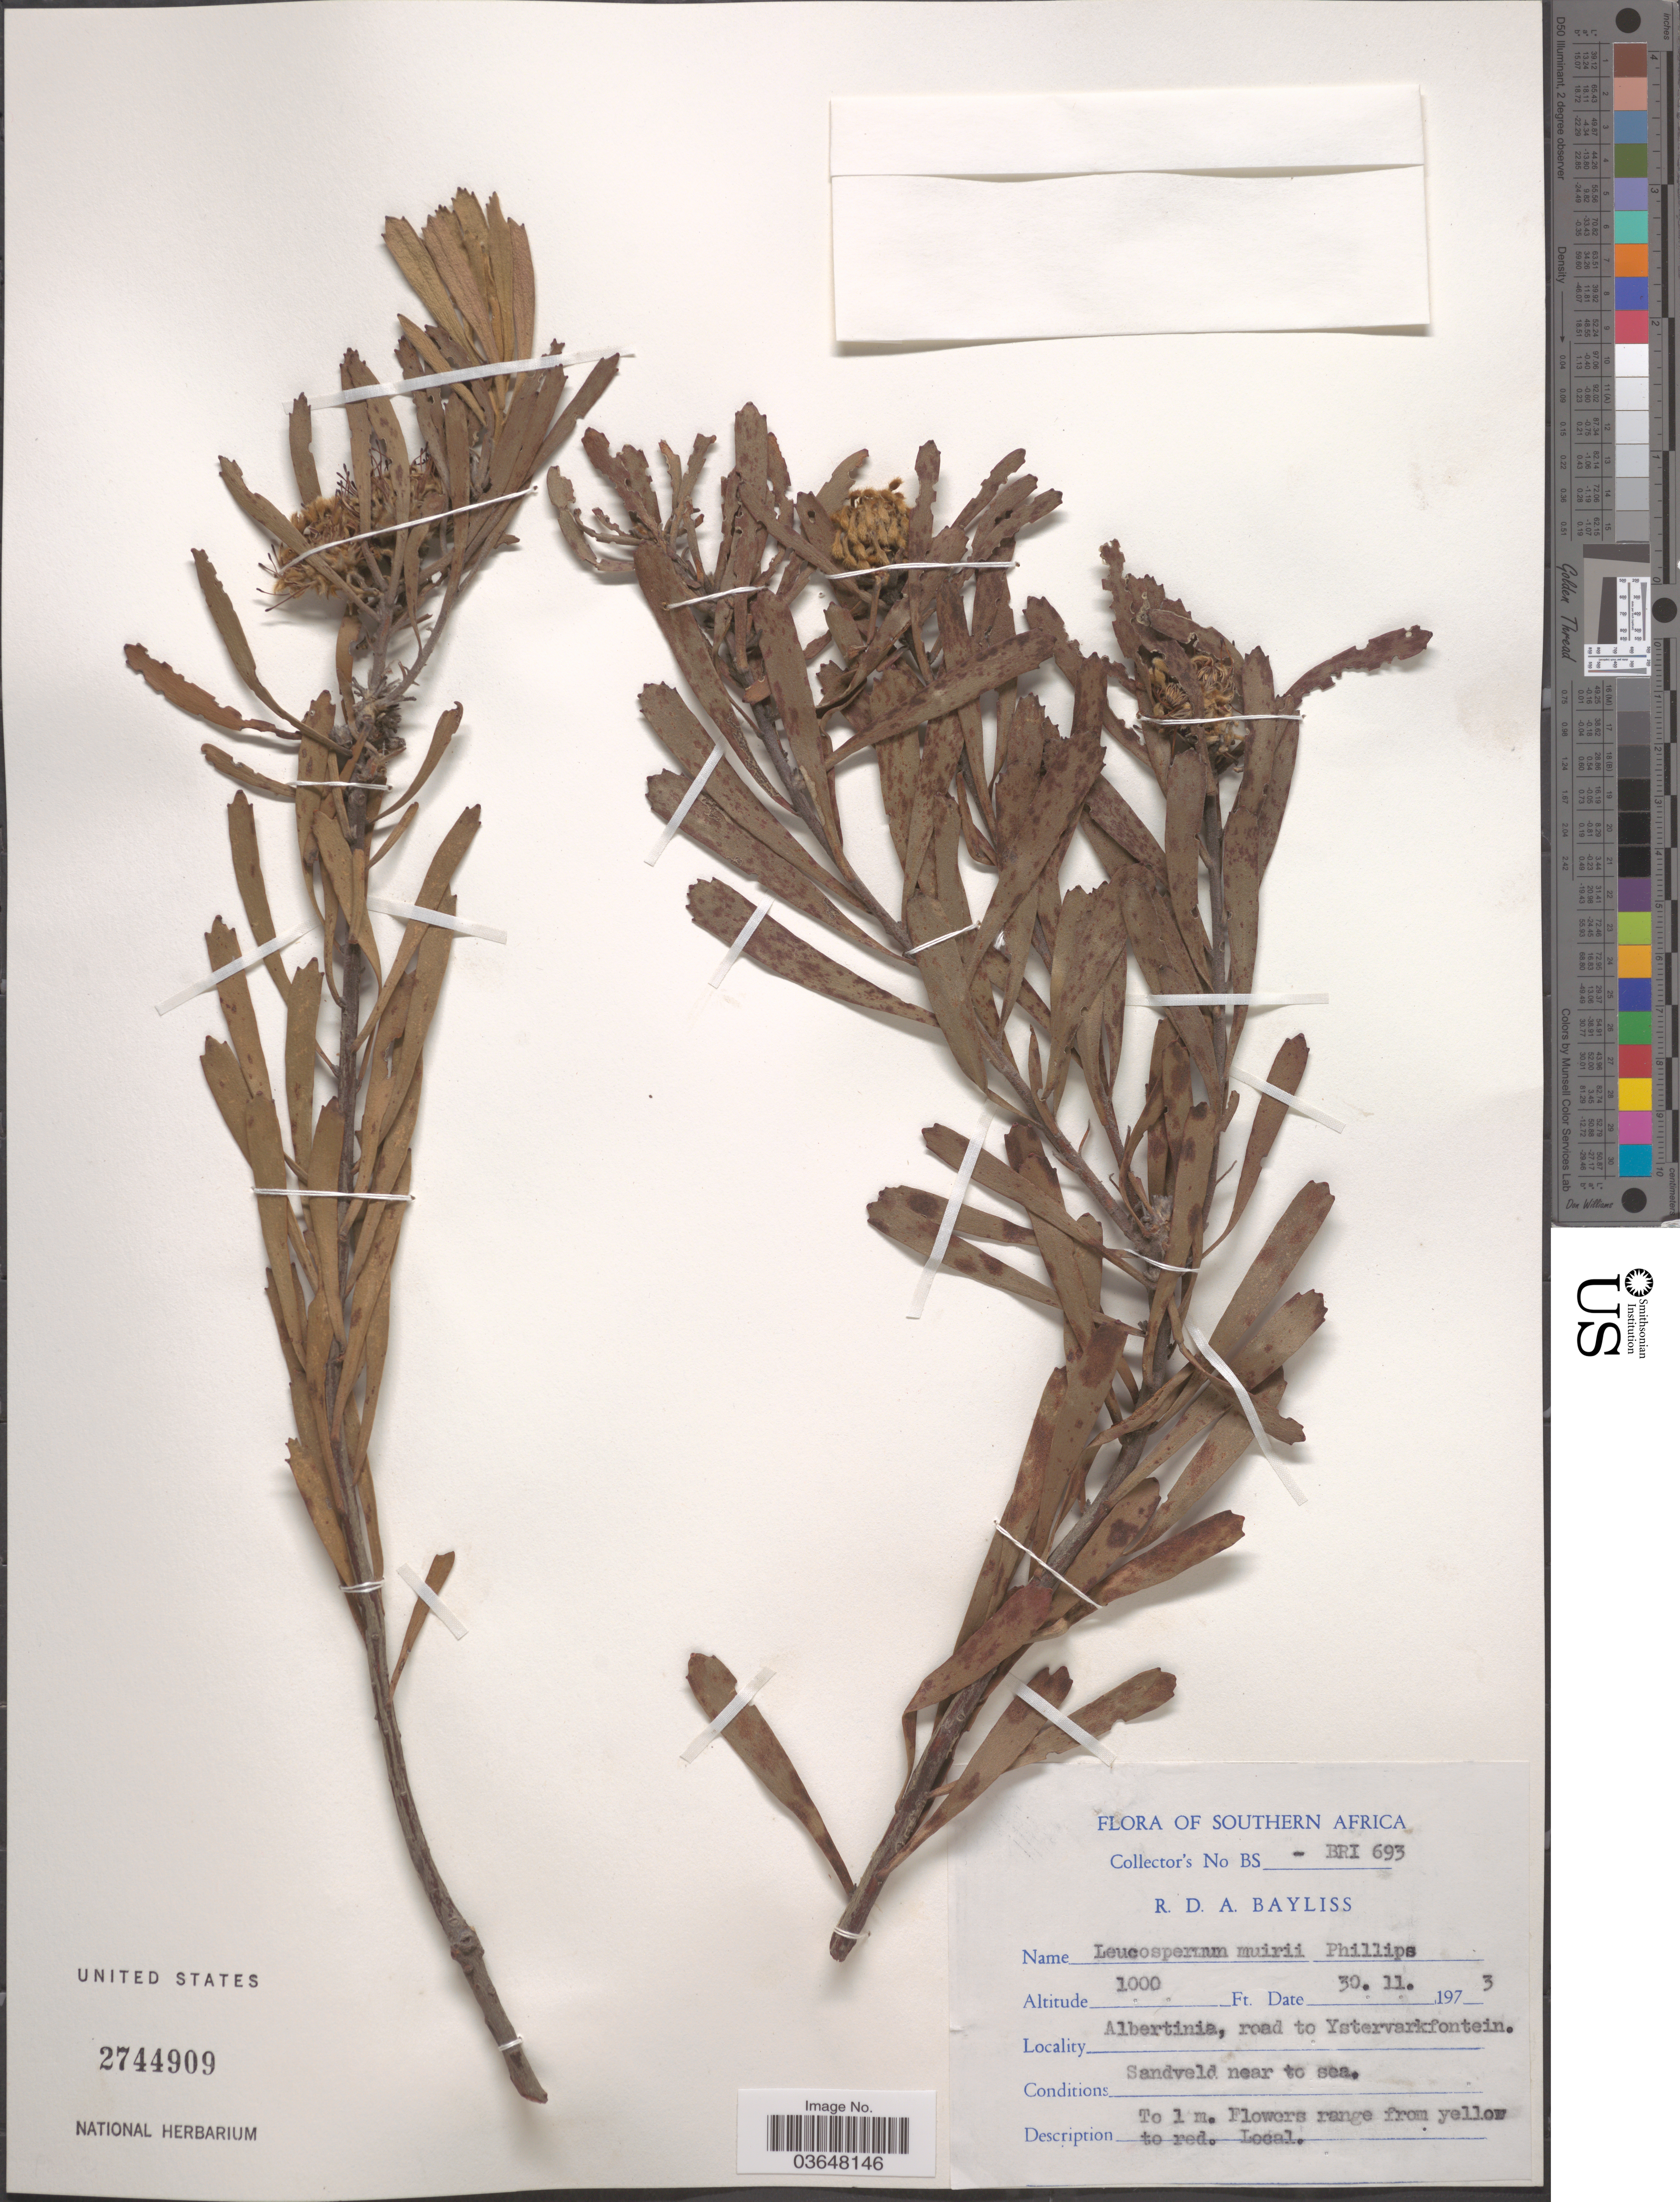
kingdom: Plantae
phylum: Tracheophyta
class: Magnoliopsida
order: Proteales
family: Proteaceae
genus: Leucospermum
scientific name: Leucospermum muirii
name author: E. Phillips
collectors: R. Bayliss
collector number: BS-BRI 693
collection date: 1973-11-30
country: South Africa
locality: Southern Africa. Albertinia, road to Ystervarkfontein.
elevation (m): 305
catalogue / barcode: US 2744909